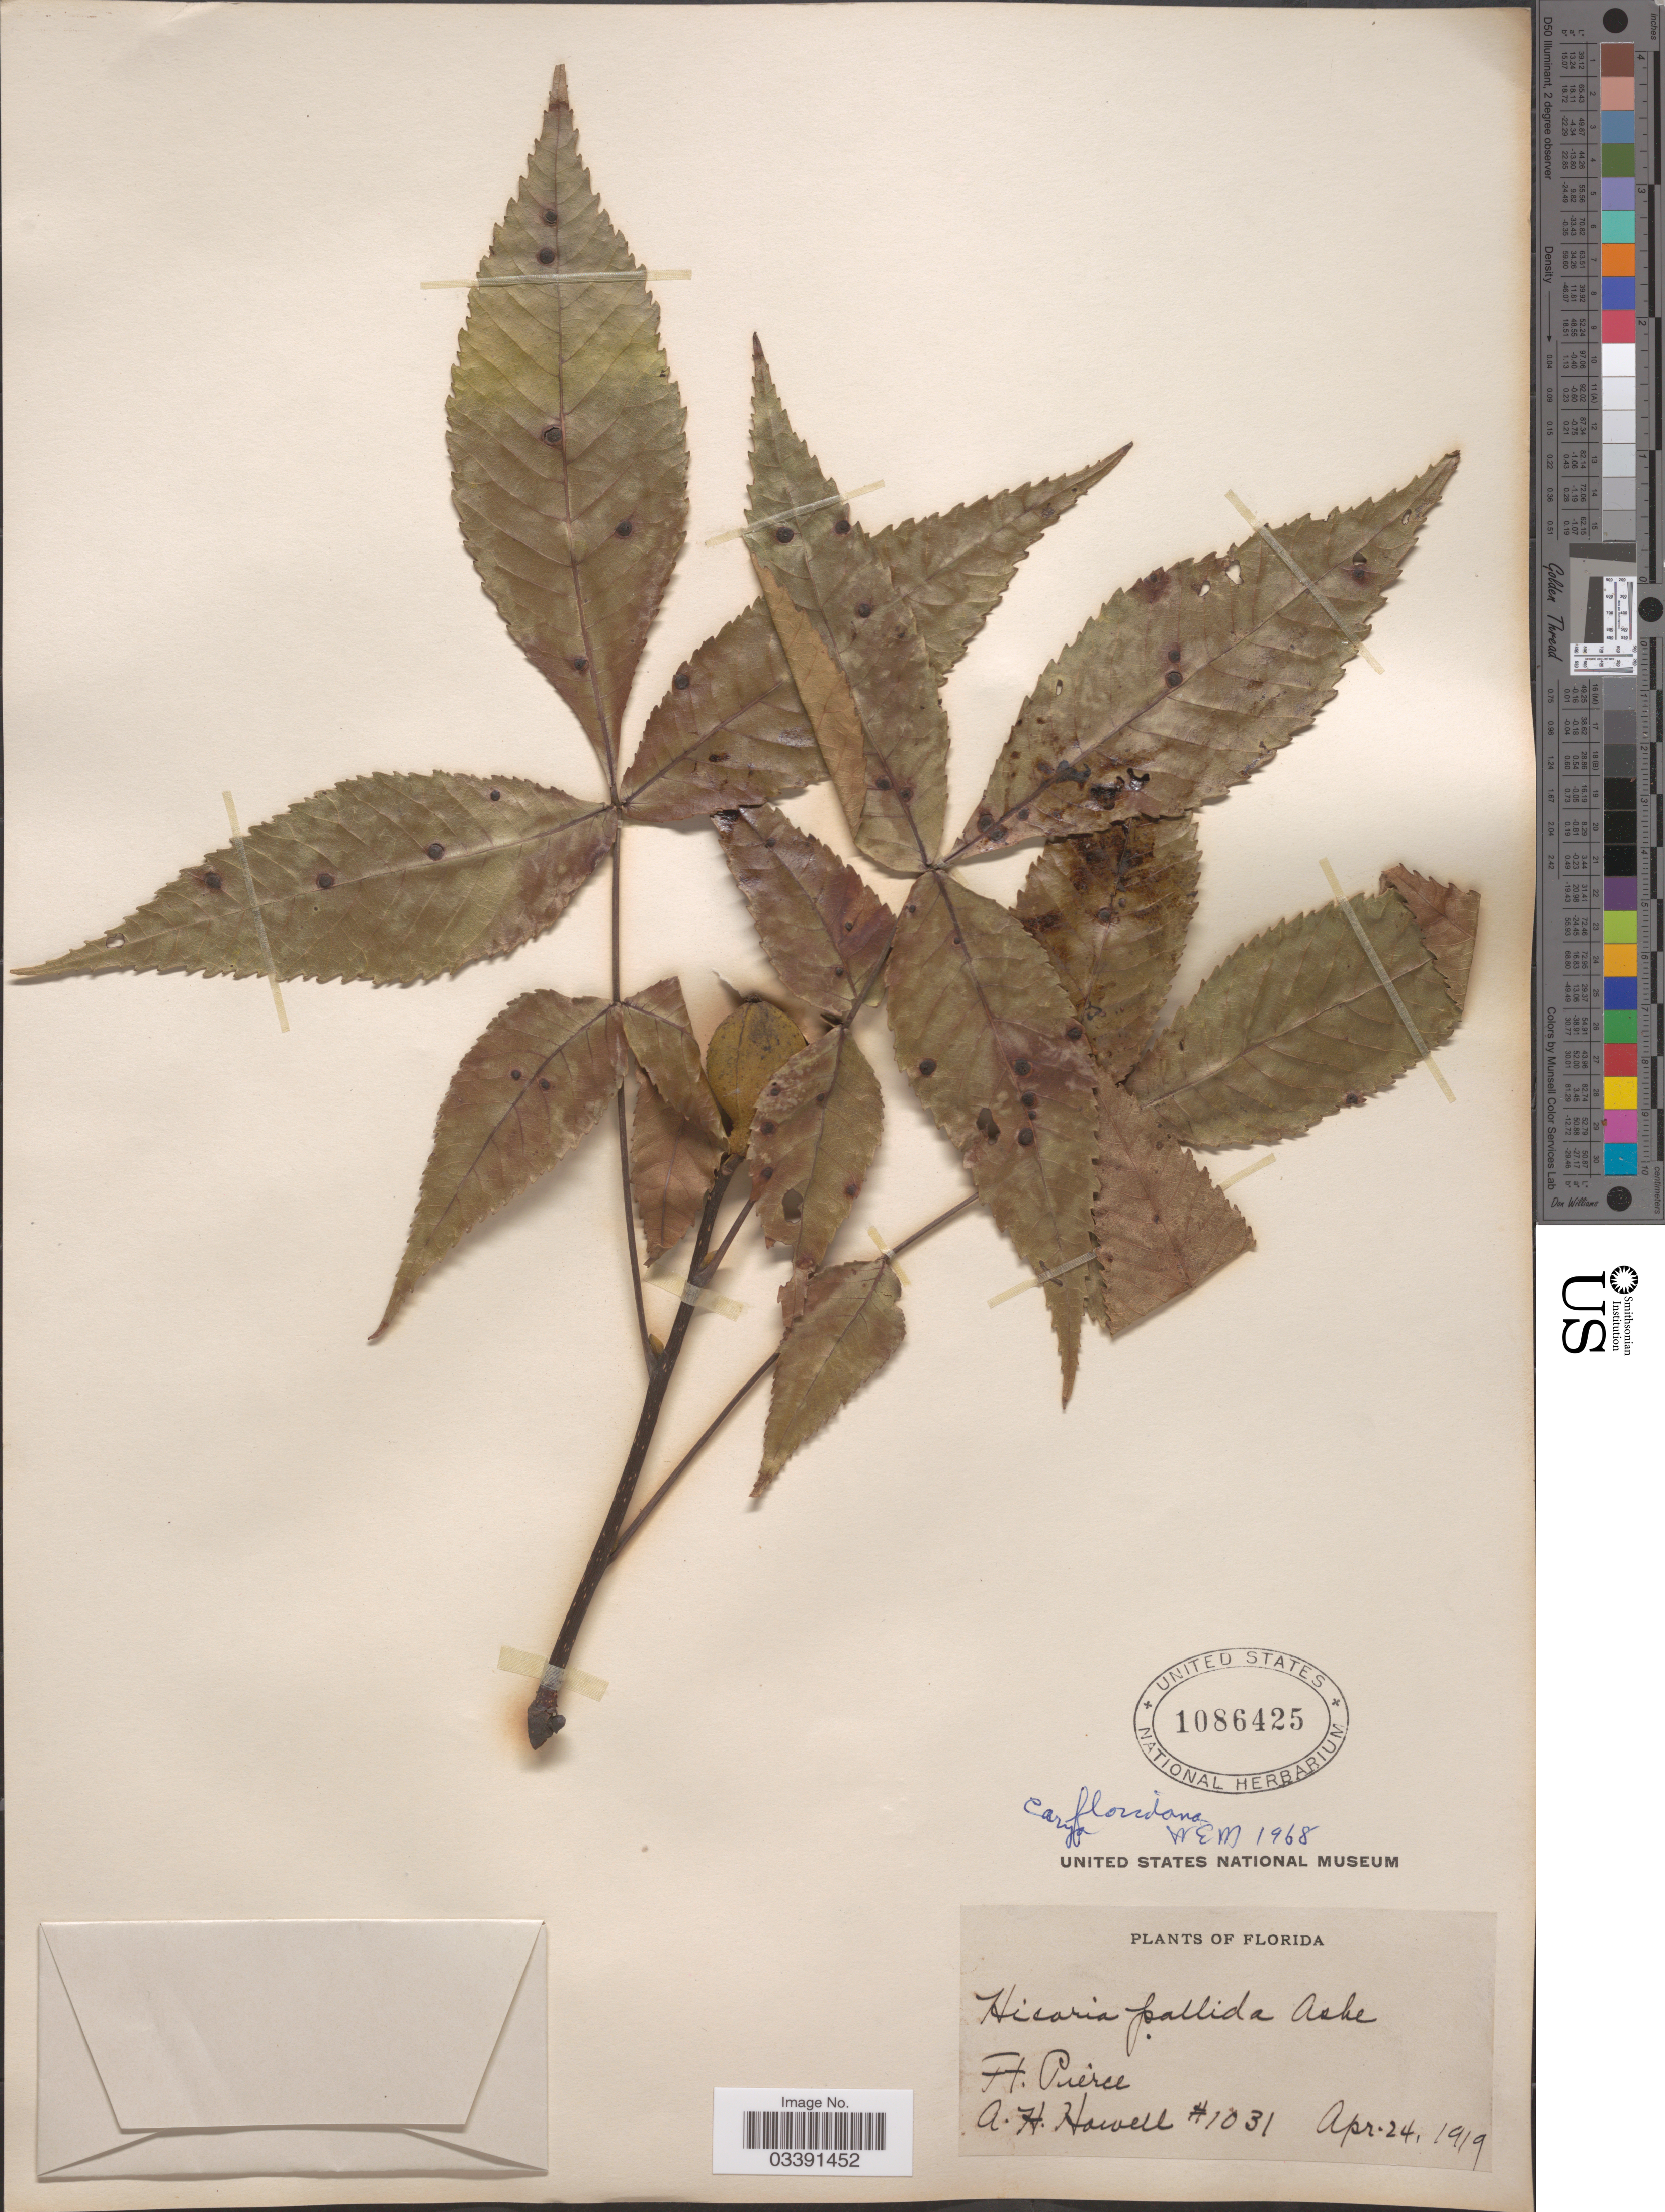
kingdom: Plantae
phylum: Tracheophyta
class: Magnoliopsida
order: Fagales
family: Juglandaceae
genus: Carya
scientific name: Carya floridana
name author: Sarg.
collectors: A. Howell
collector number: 1031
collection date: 1919-04-24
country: United States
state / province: Florida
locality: Ft. Pierce.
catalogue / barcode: US 1086425